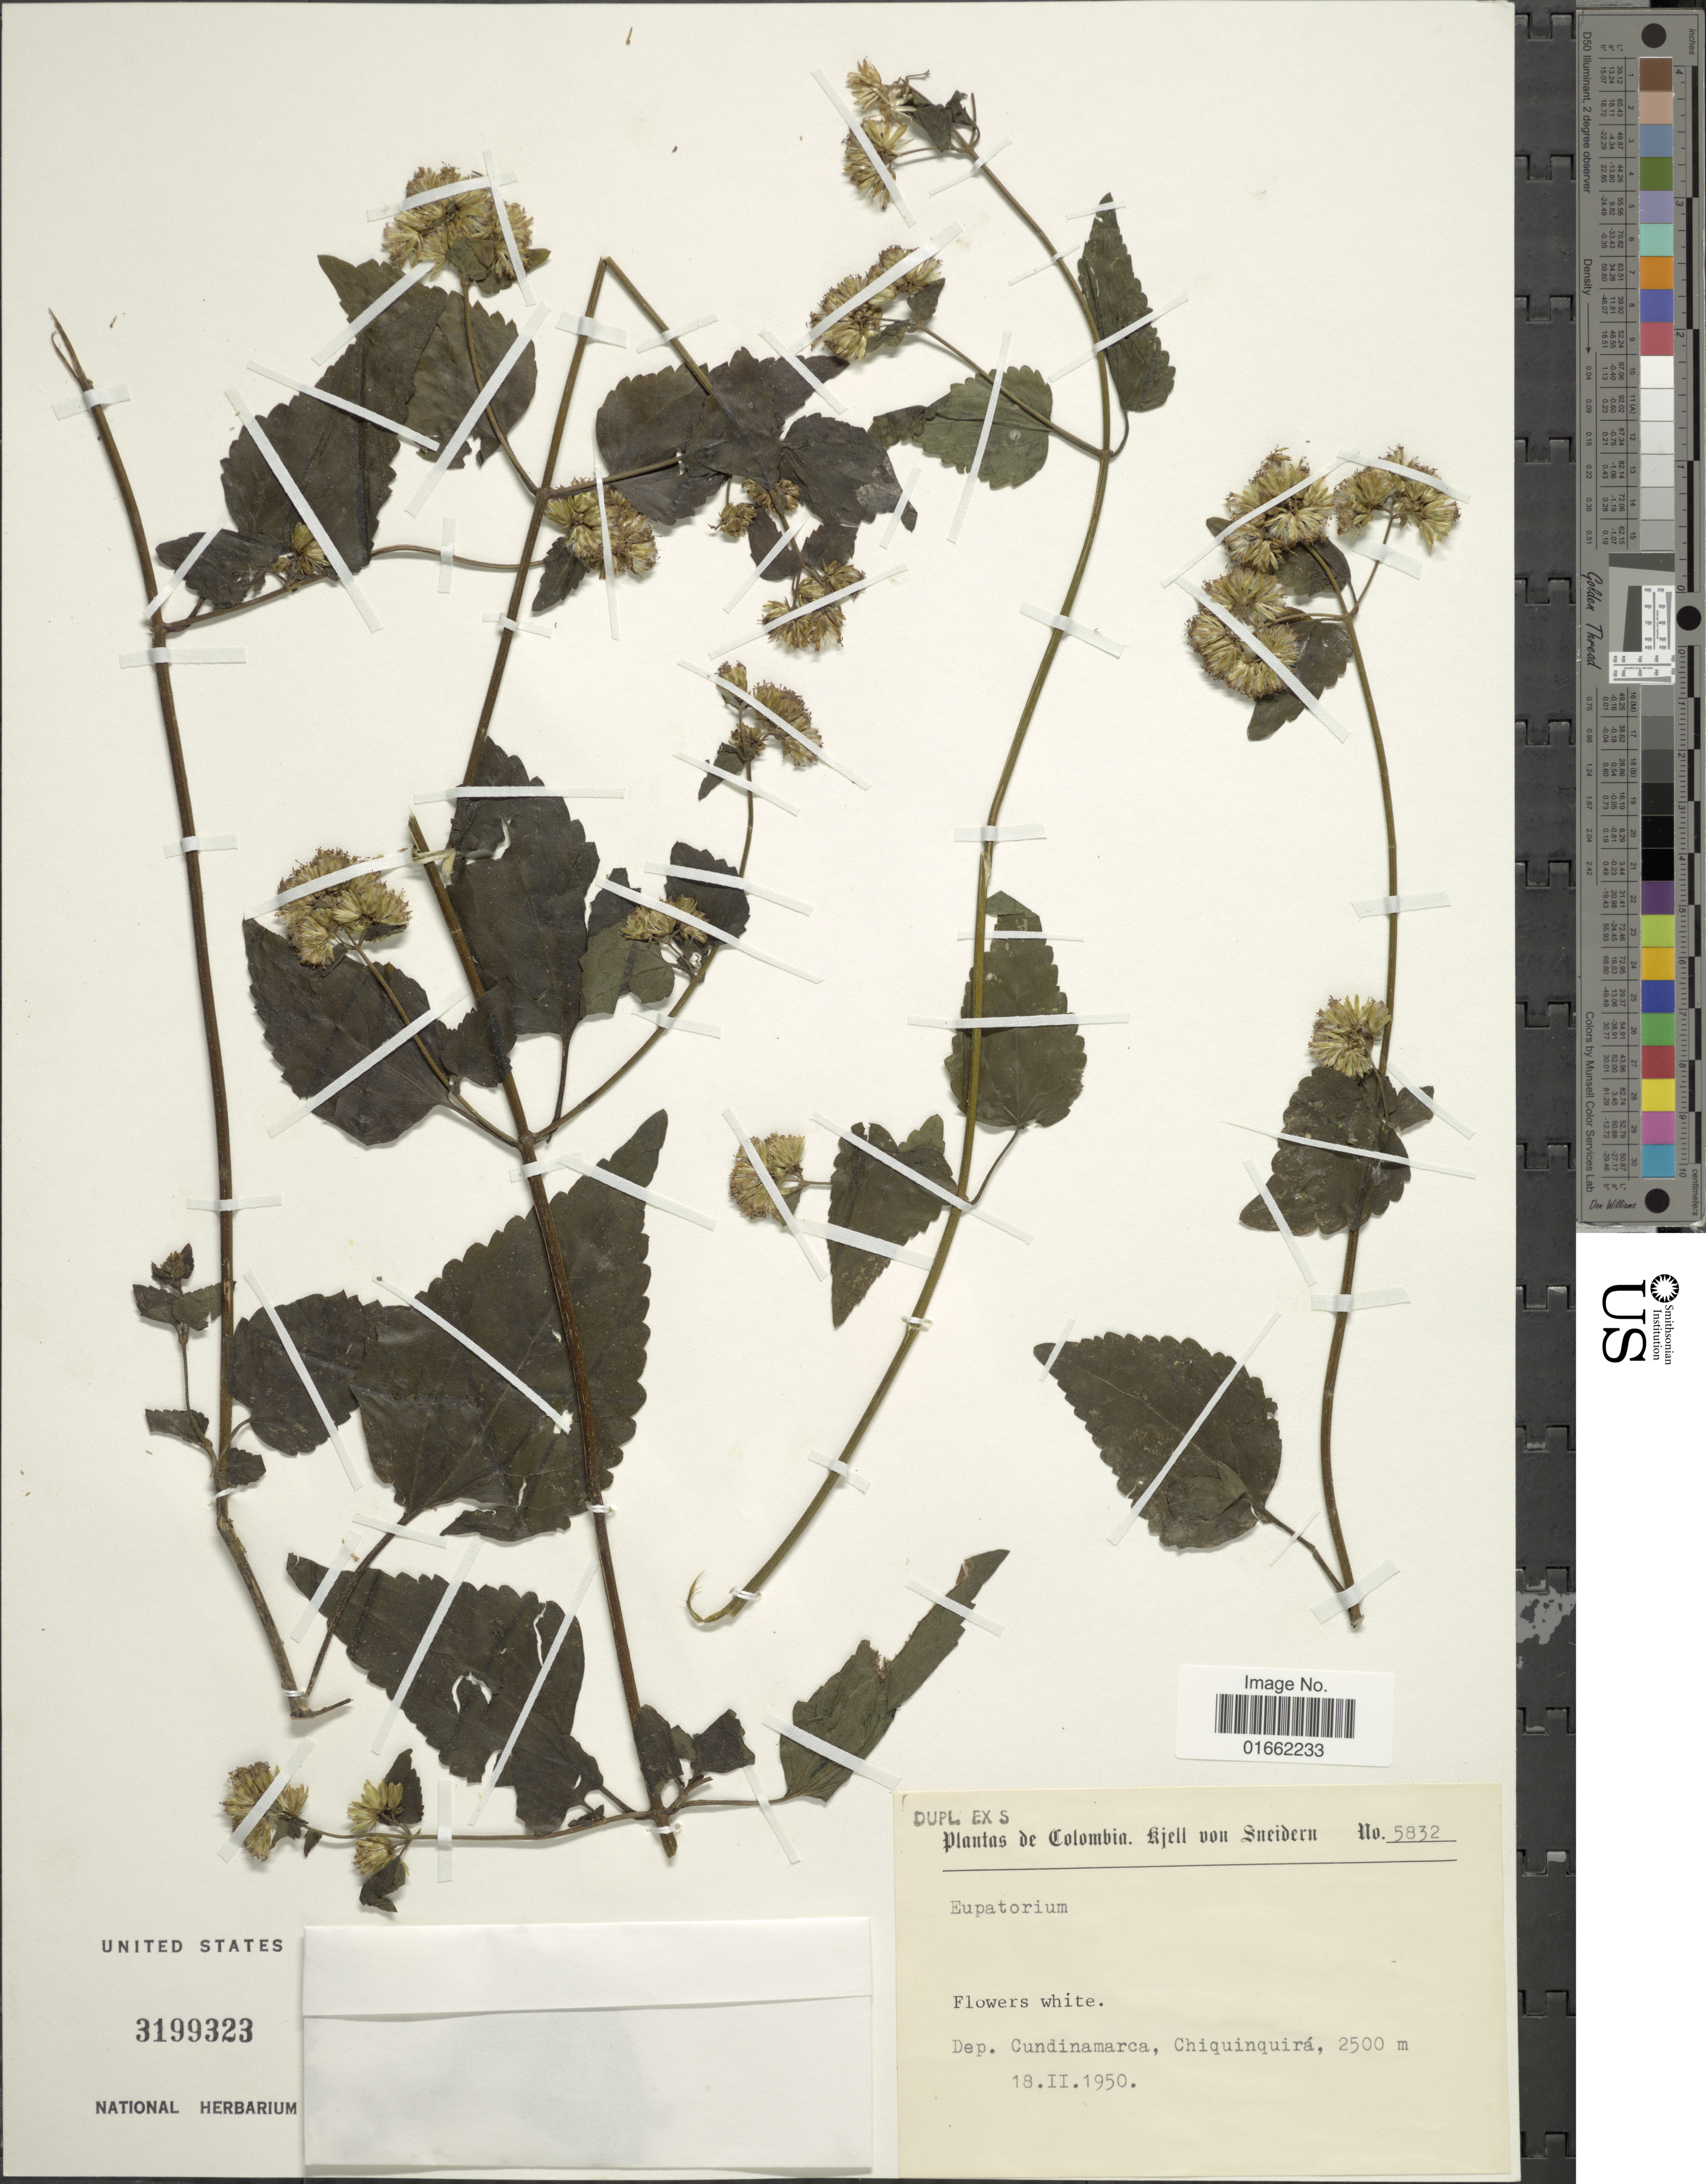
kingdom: Plantae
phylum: Tracheophyta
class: Magnoliopsida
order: Asterales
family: Asteraceae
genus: Fleischmannia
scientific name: Fleischmannia klattiana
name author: (Hieron.) R.M. King & H. Rob.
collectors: K. von Sneidern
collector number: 5832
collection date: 1950-02-18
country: Colombia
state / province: Cundinamarca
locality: Dep. Cundinamarca, Chiquinquirá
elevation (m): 2500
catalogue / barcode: US 3199323